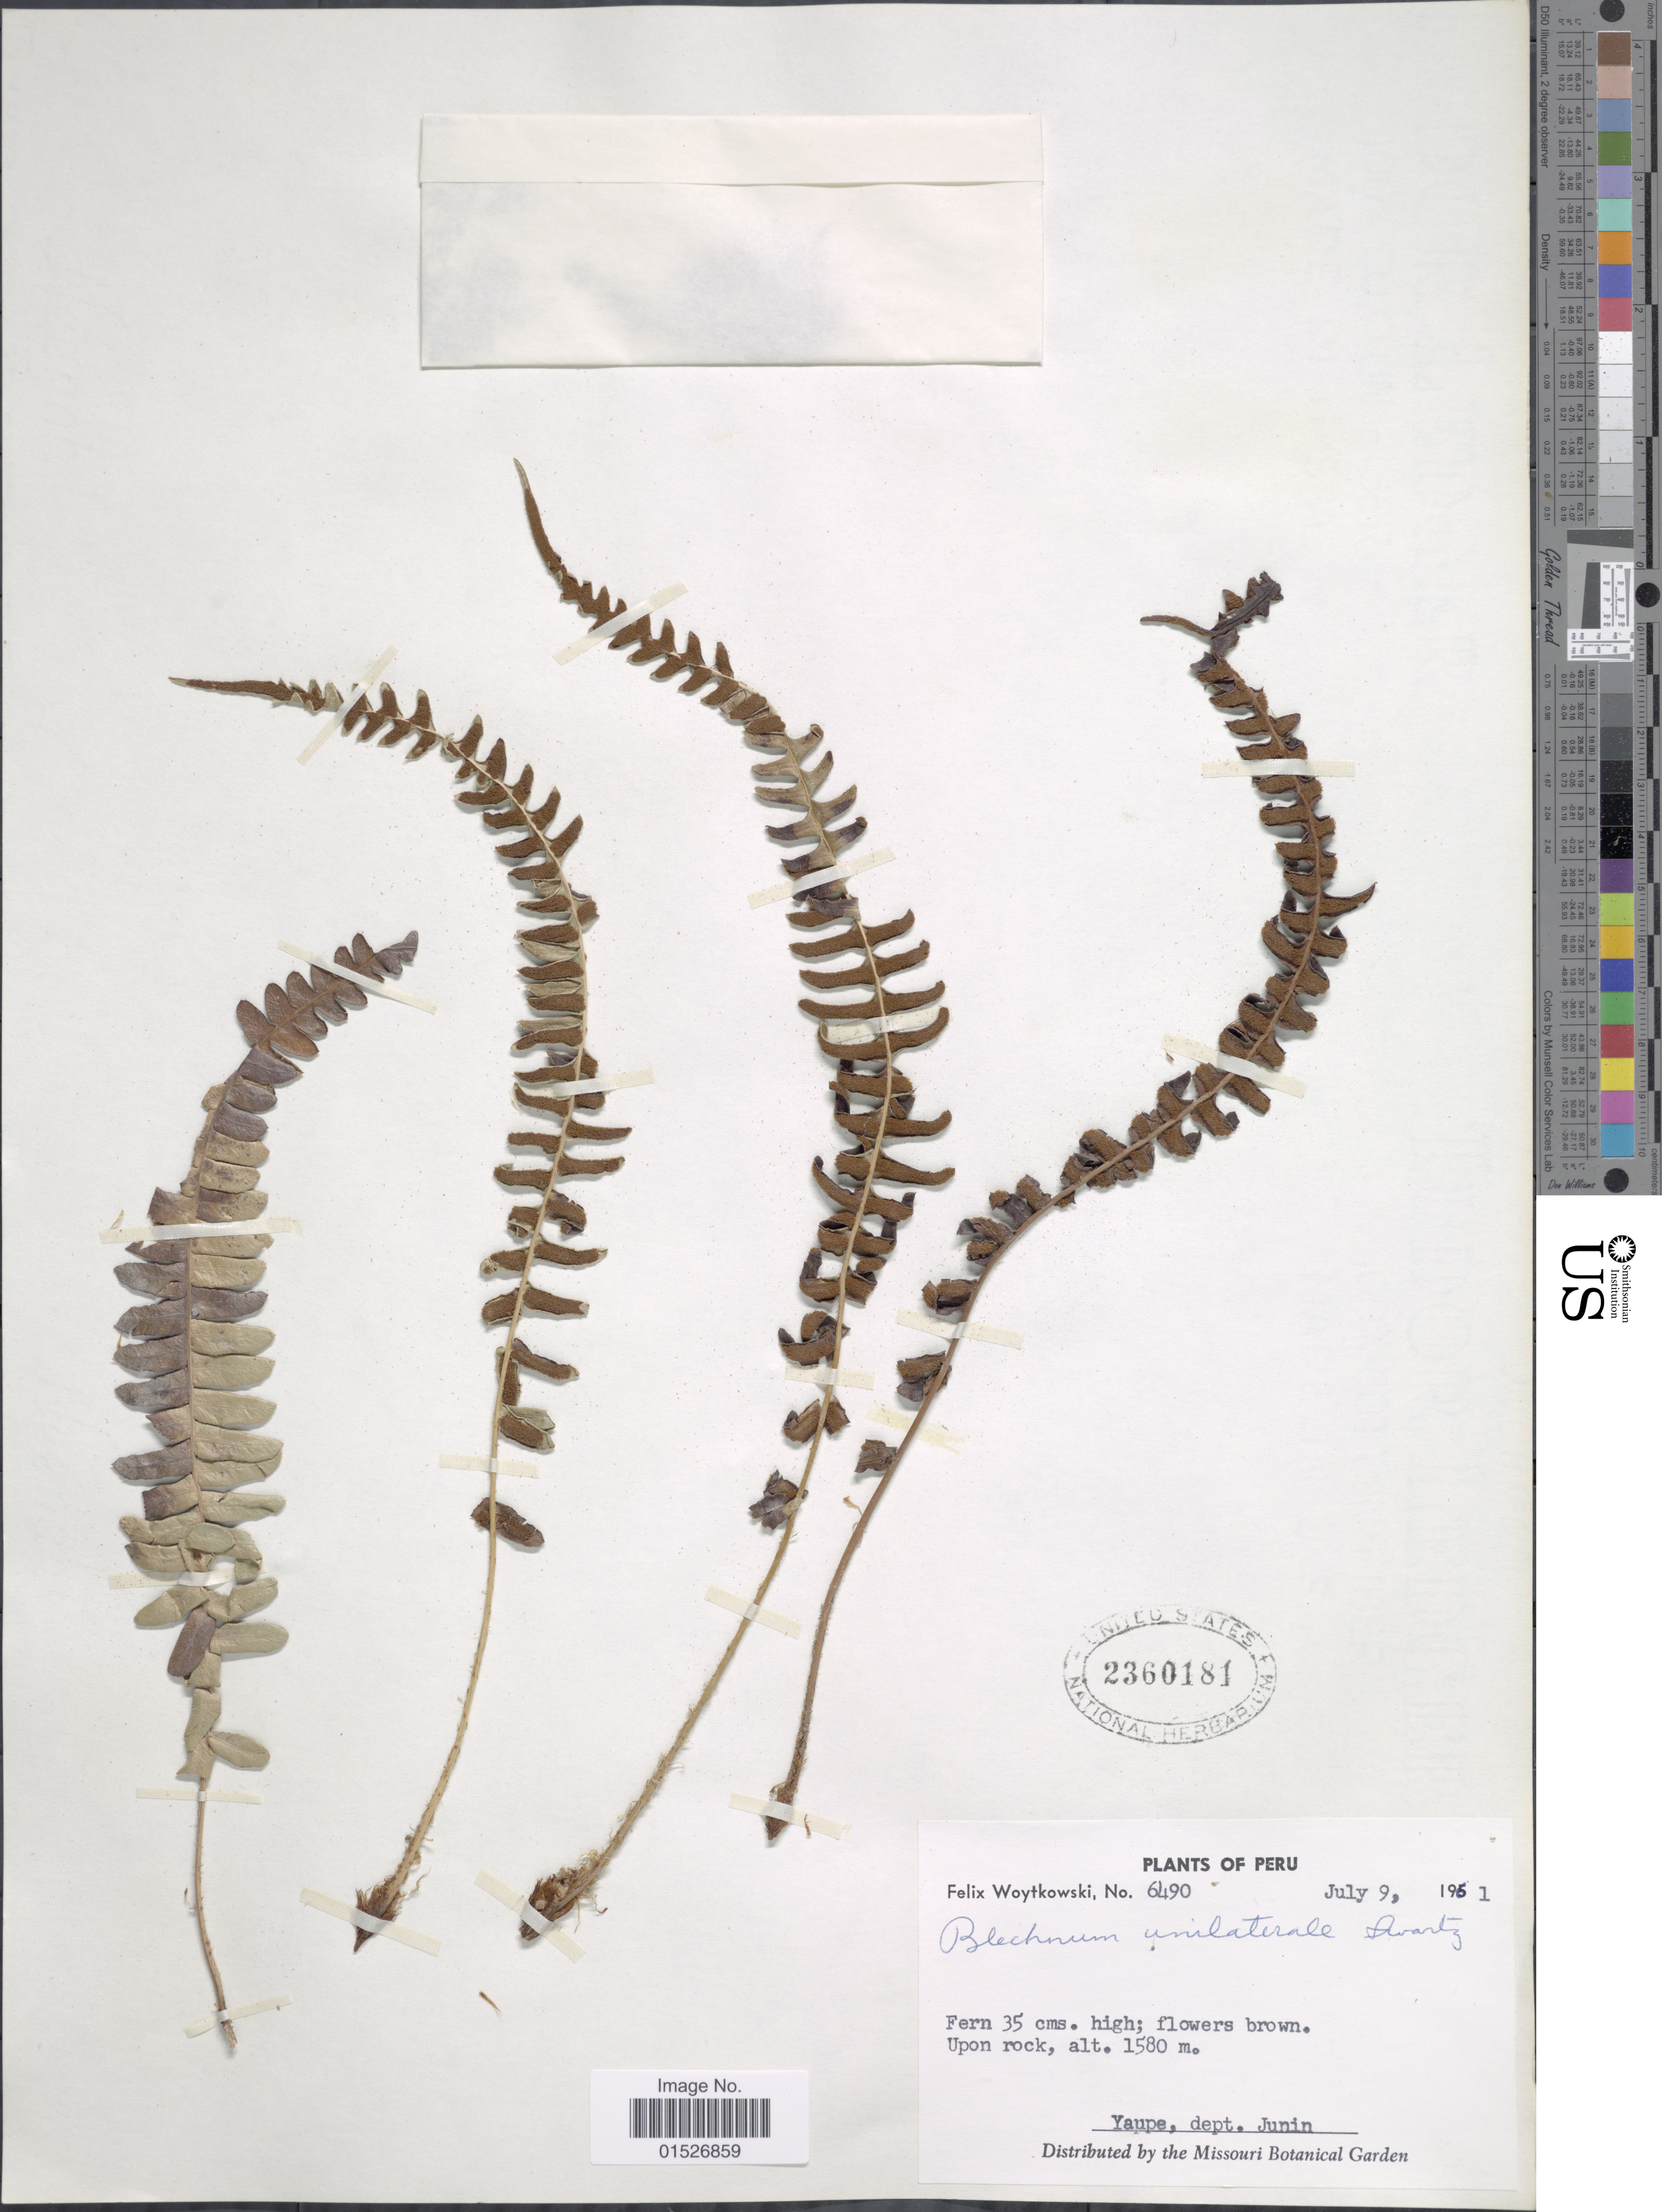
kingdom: Plantae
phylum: Tracheophyta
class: Polypodiopsida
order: Polypodiales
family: Blechnaceae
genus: Blechnum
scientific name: Blechnum polypodioides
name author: Raddi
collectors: F. Woytkowski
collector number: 6490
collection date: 1961-07-09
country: Peru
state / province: Junín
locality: Yaupe, dept. Junin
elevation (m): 1580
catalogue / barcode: US 2360181